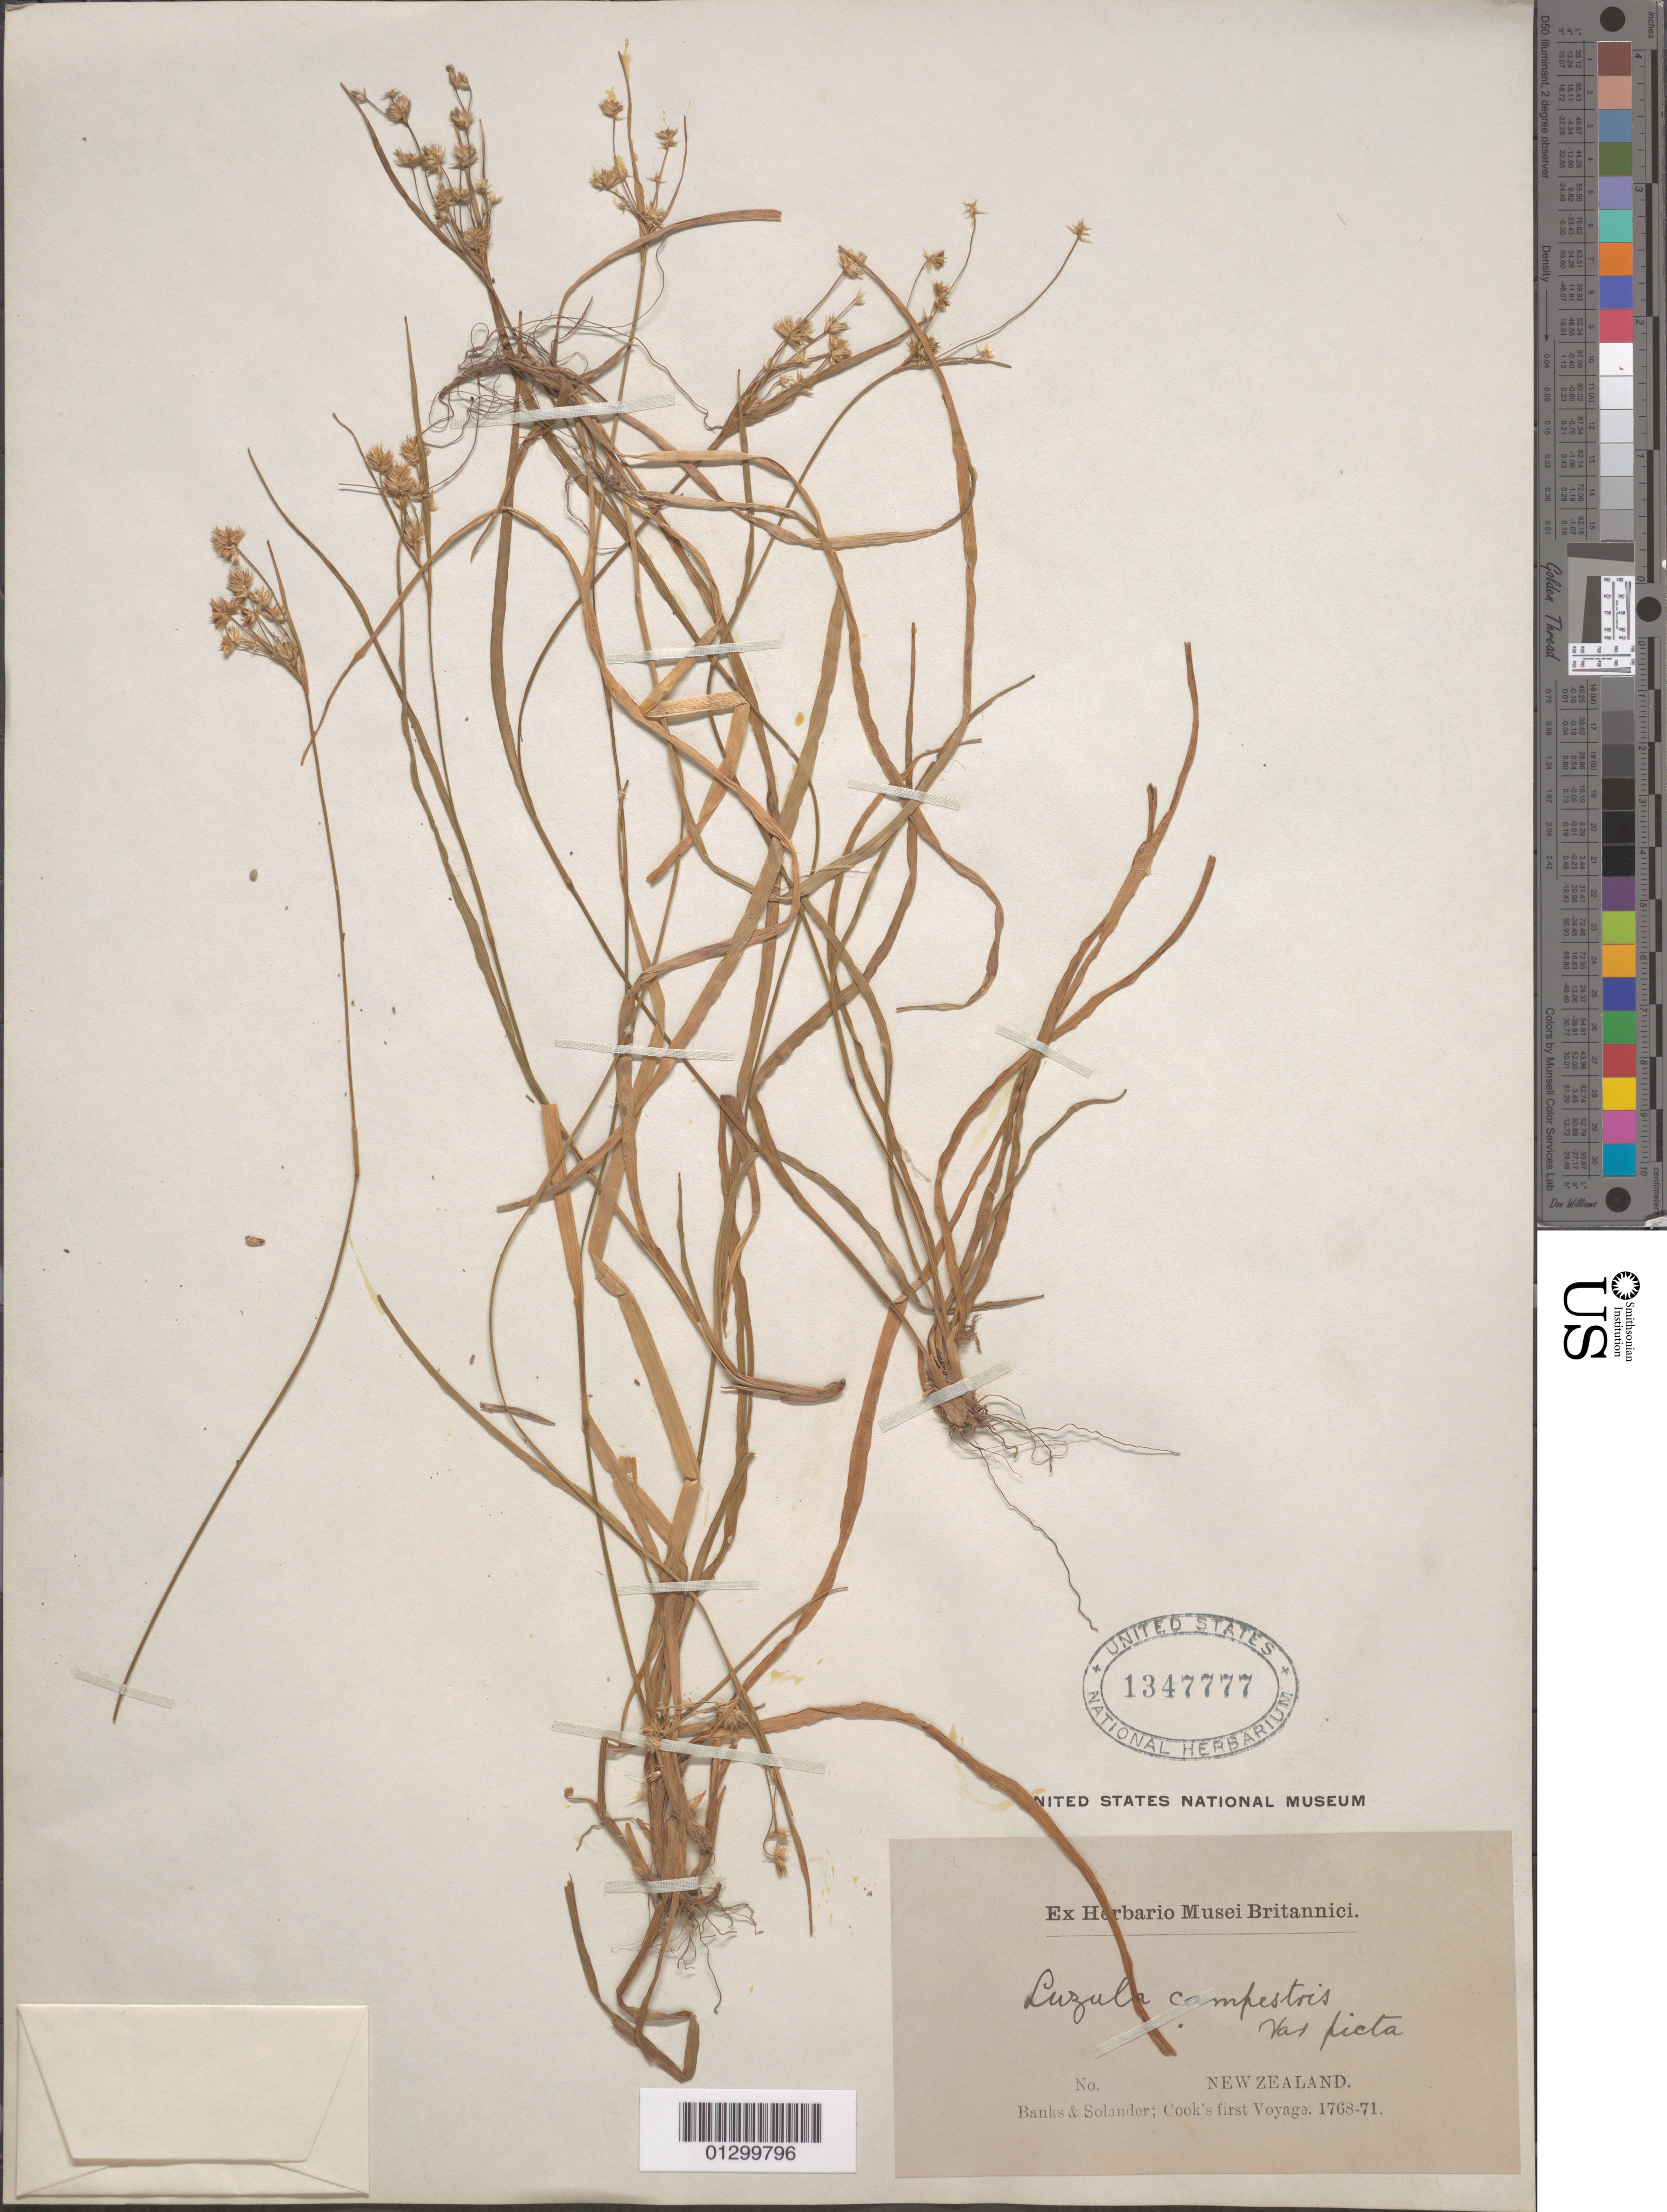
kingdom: Plantae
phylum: Tracheophyta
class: Liliopsida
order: Poales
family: Juncaceae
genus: Luzula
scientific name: Luzula campestris var. picta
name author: (A. Lesson & A. Rich.) Hook. f.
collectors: J. Banks & D. C. Solander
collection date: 1768/1771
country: New Zealand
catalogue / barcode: US 1347777